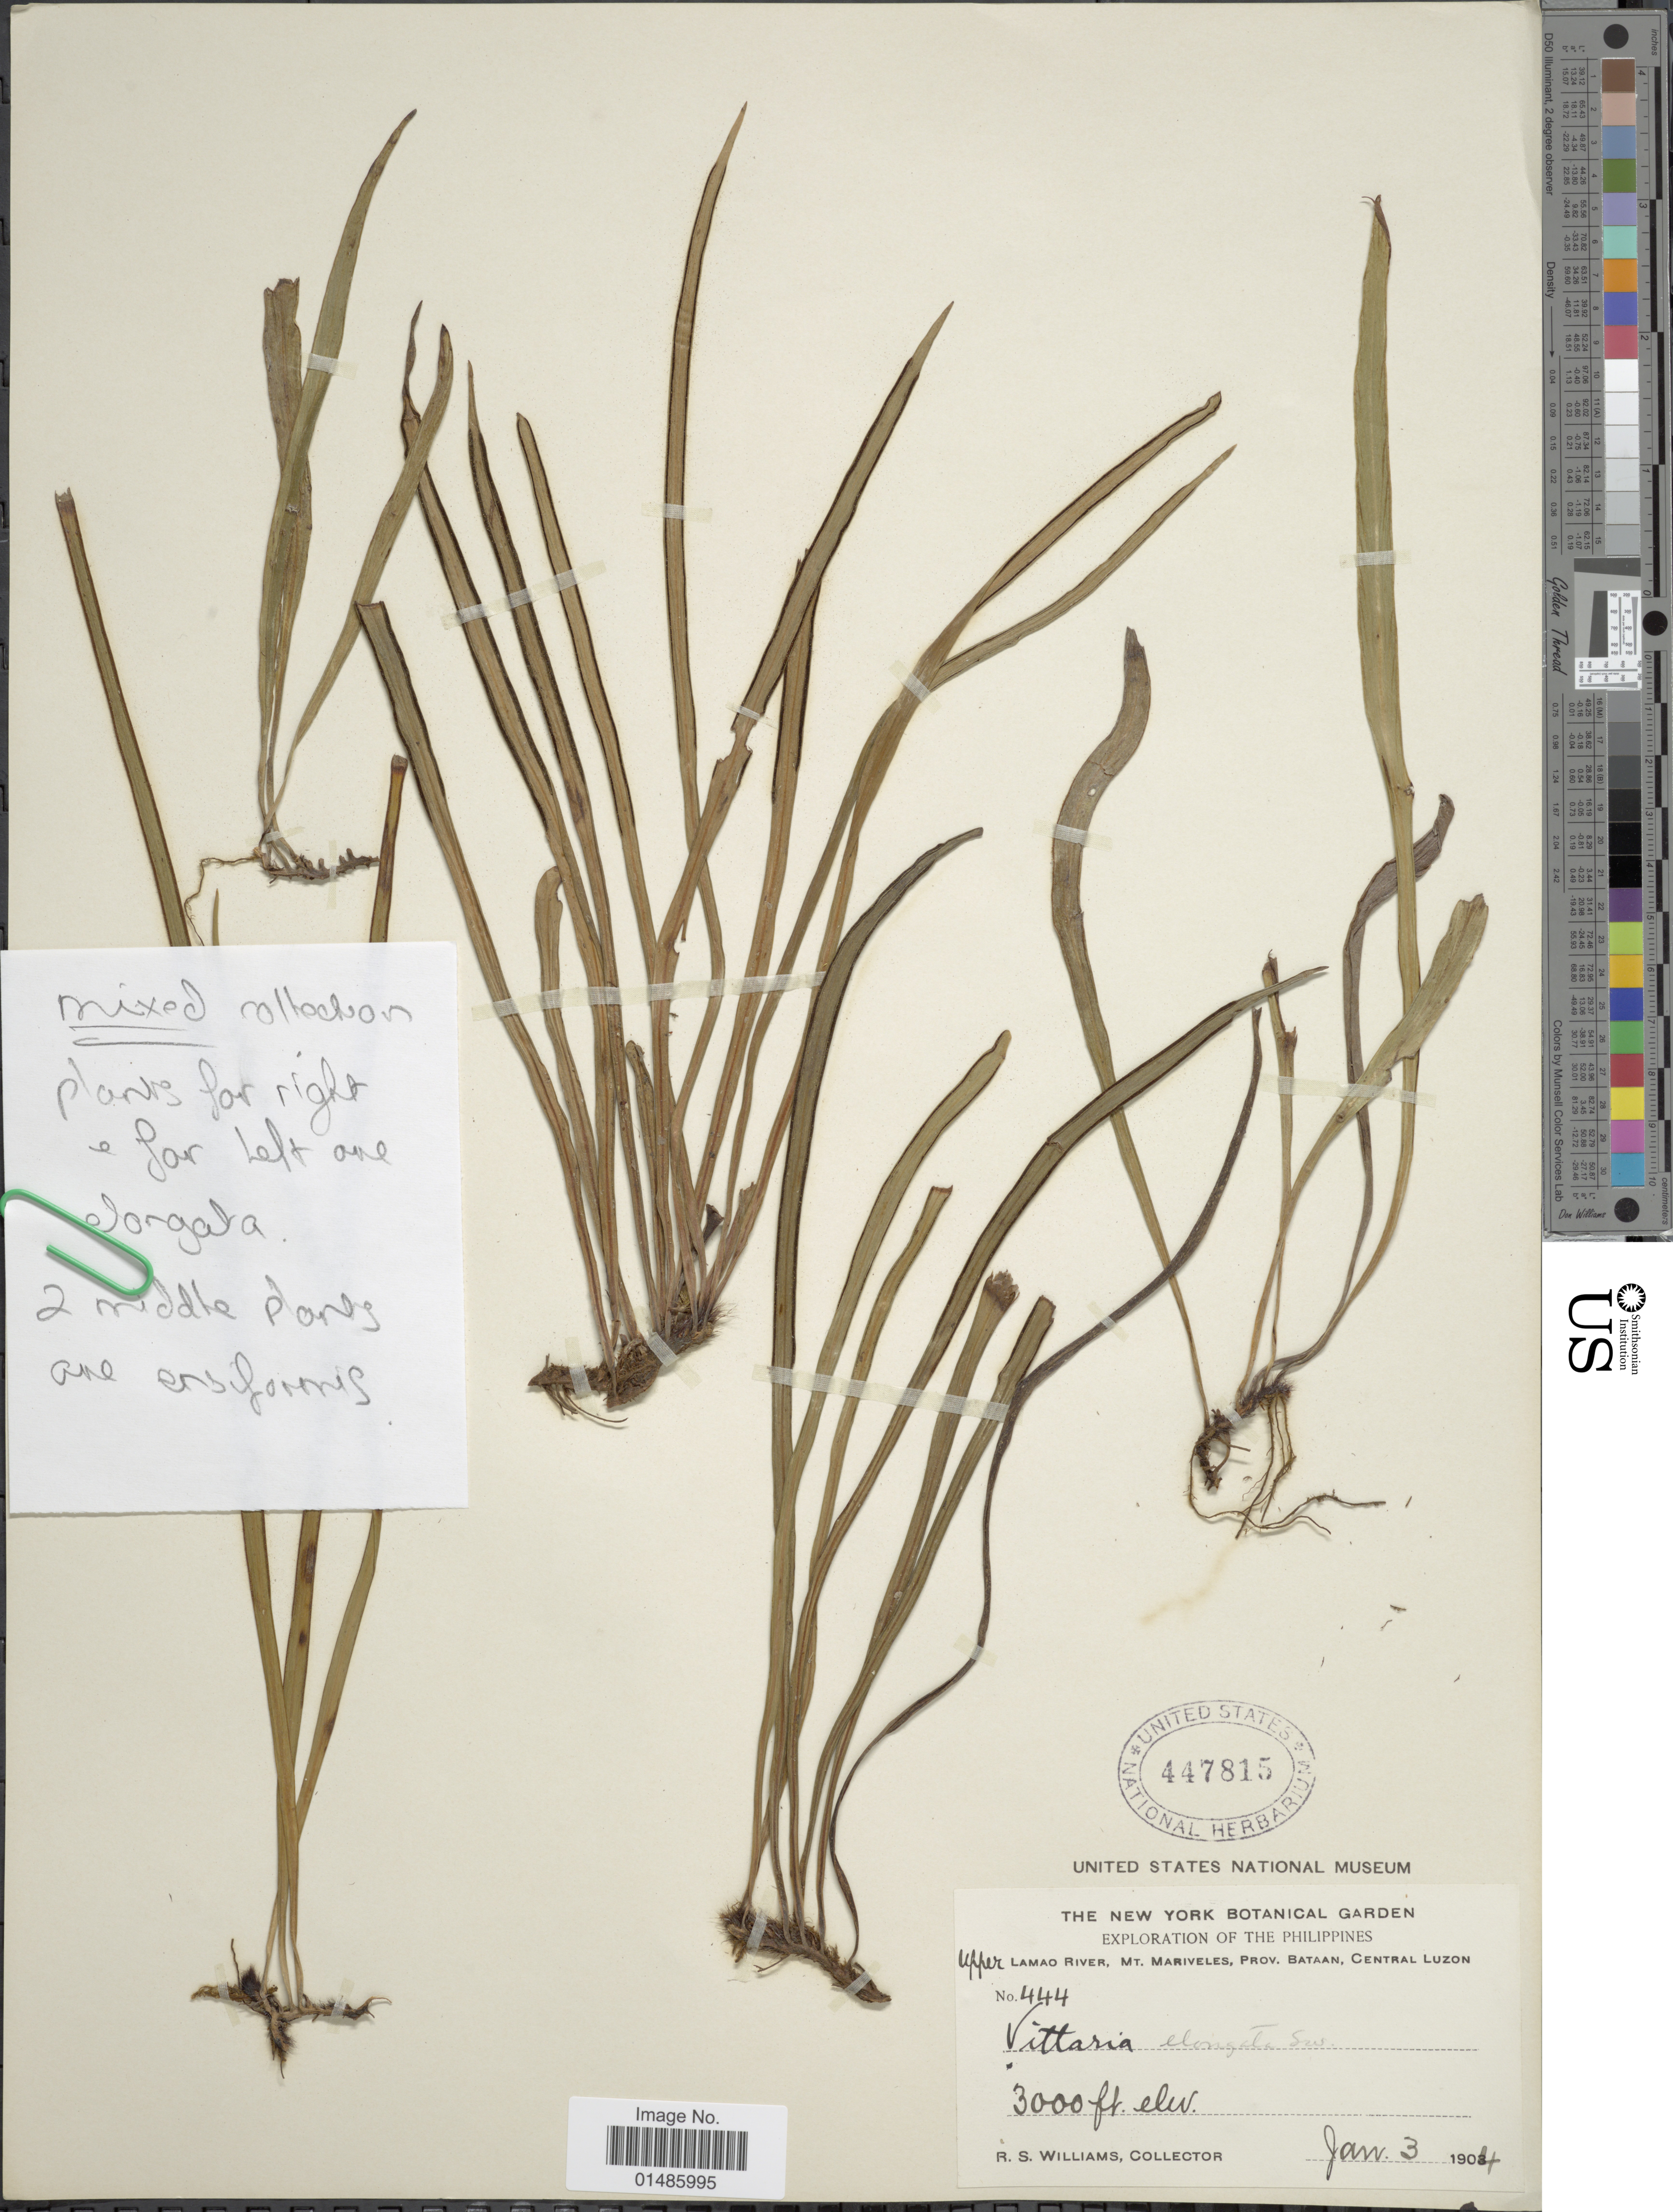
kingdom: Plantae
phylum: Tracheophyta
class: Polypodiopsida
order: Polypodiales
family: Pteridaceae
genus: Haplopteris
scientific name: Haplopteris elongata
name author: (Sw.) Crane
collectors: R. S. Williams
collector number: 444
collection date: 1904-01-03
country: Philippines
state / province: Central Luzon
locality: Upper Lamao River, Mt. Mariveles, Prov. Bataan.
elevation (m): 914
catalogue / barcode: US 447815